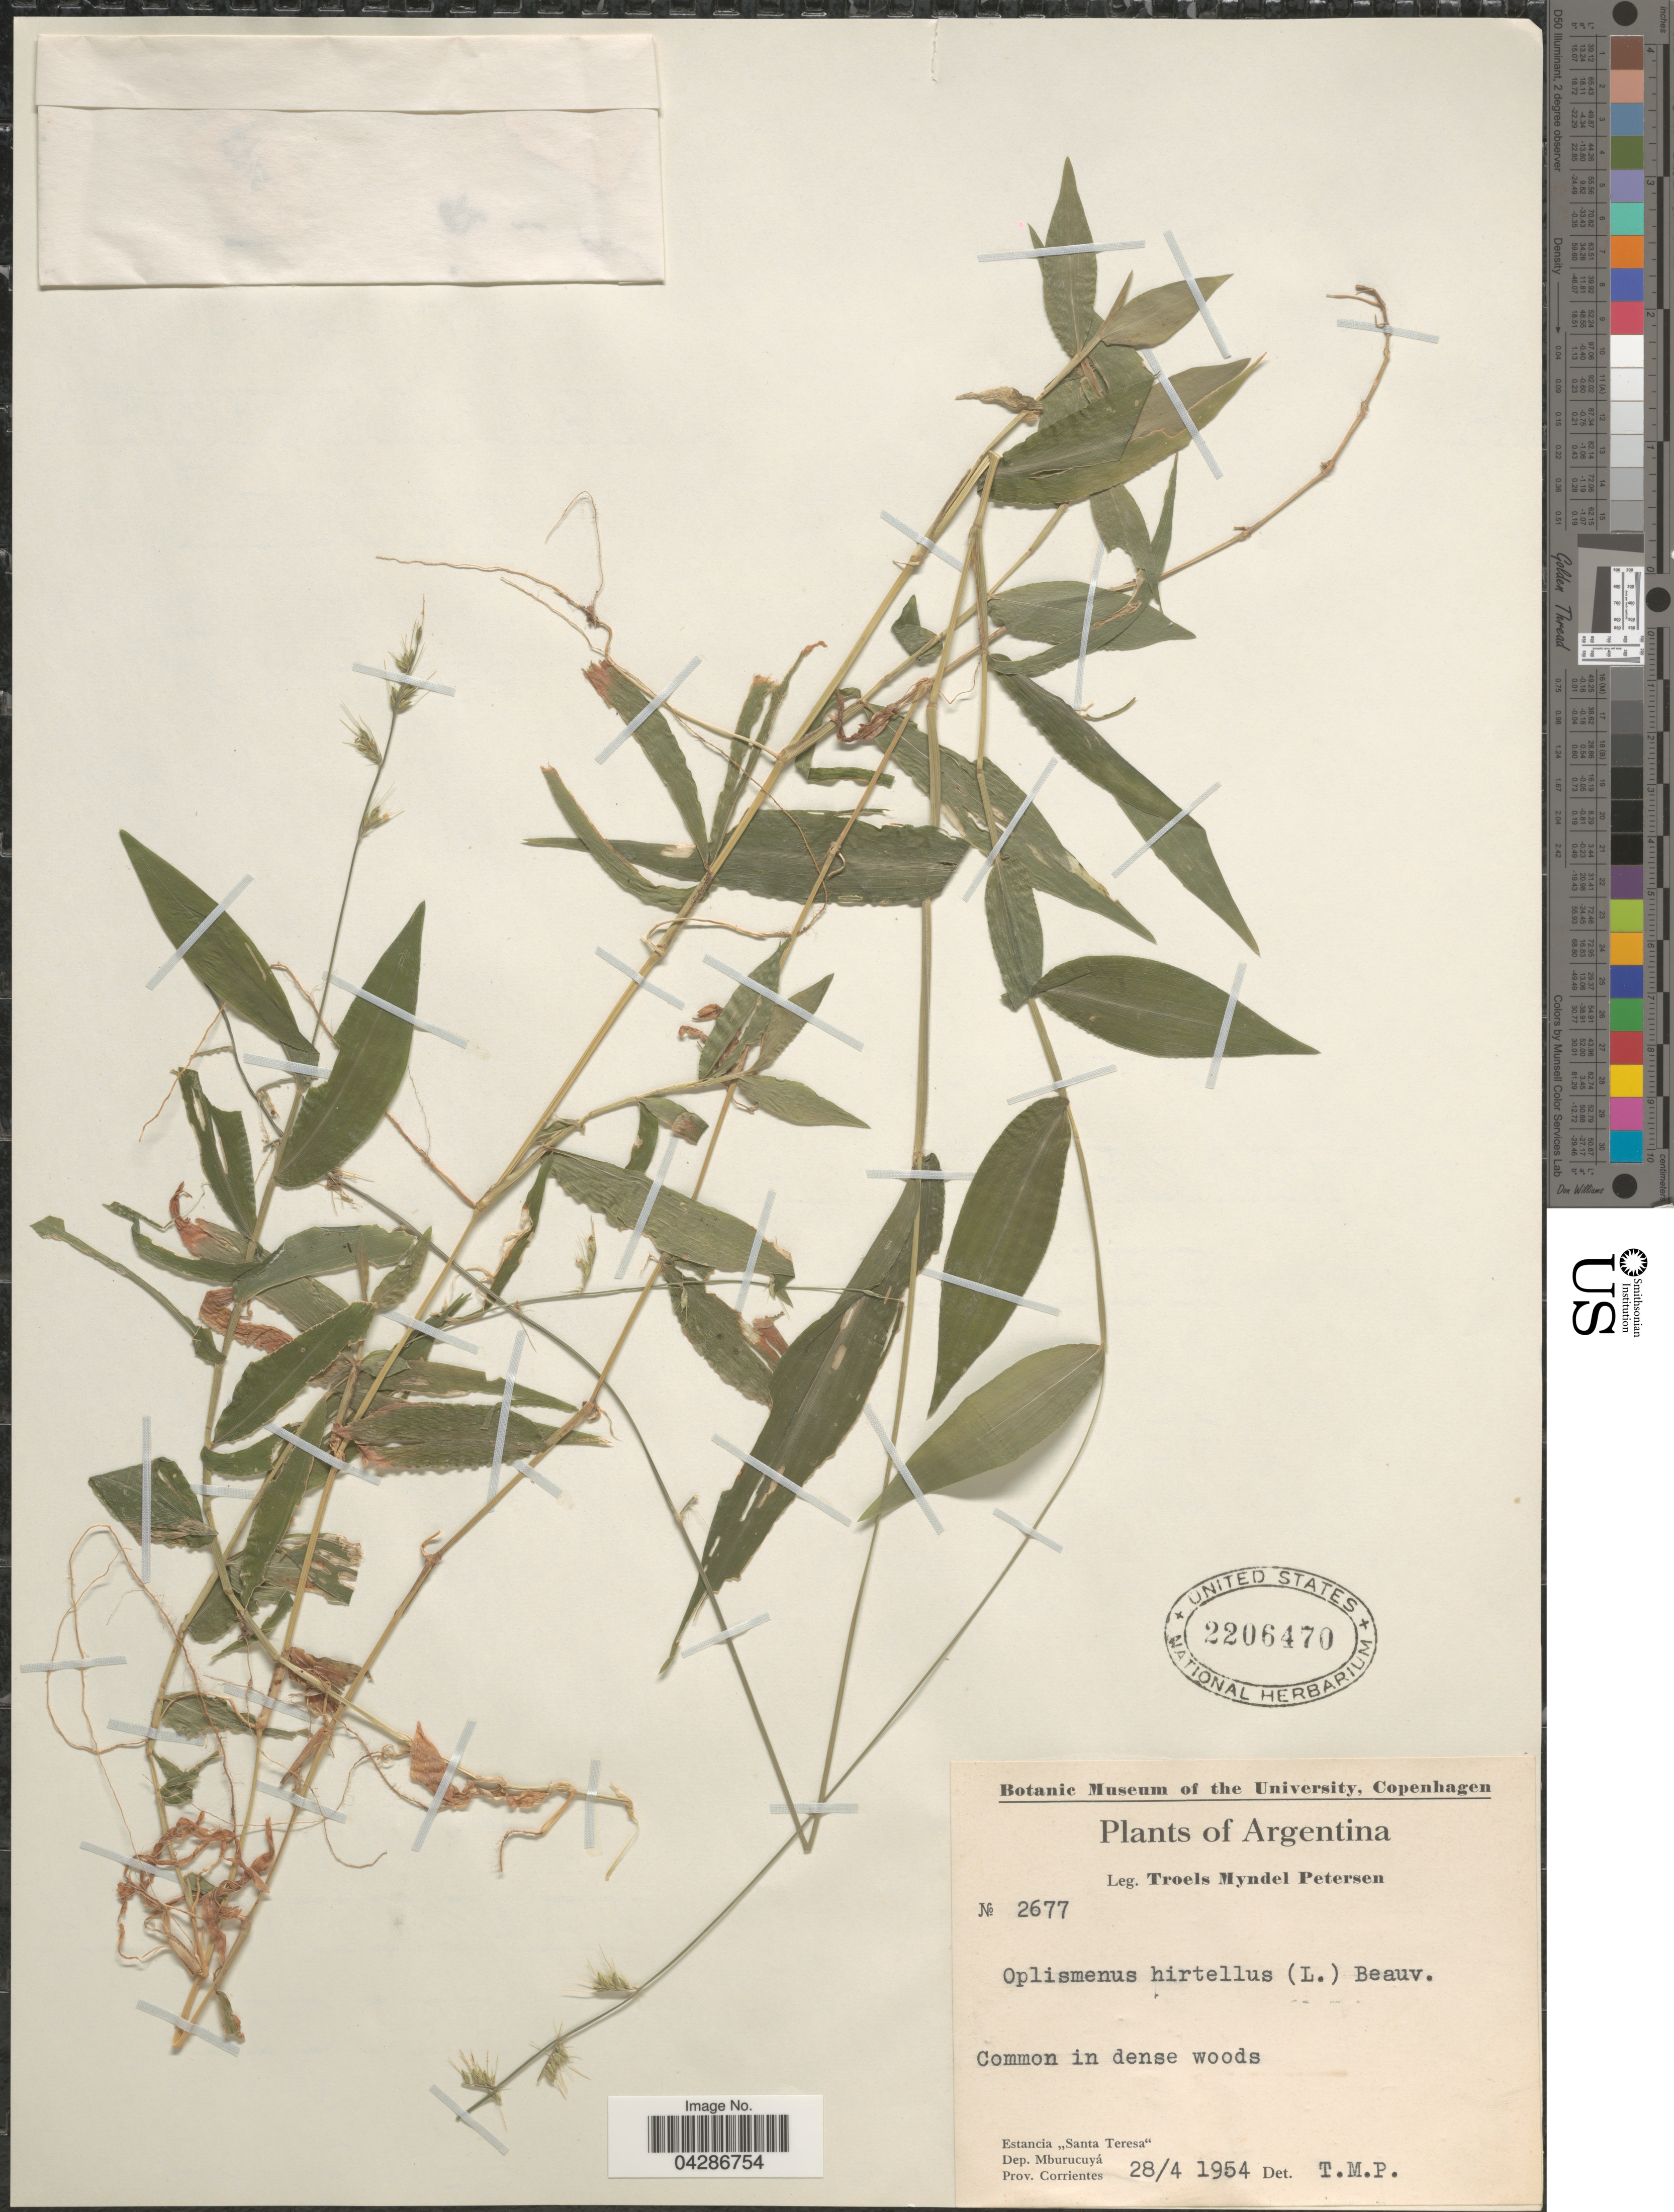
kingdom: Plantae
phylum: Tracheophyta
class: Liliopsida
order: Poales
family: Poaceae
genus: Oplismenus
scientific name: Oplismenus hirtellus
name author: (L.) P. Beauv.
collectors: T. M. Petersen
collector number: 2677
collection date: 1954-04-28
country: Argentina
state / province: Corrientes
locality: Estancia "Santa Teresa". Dep. Mburucuyá.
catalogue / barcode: US 2206470